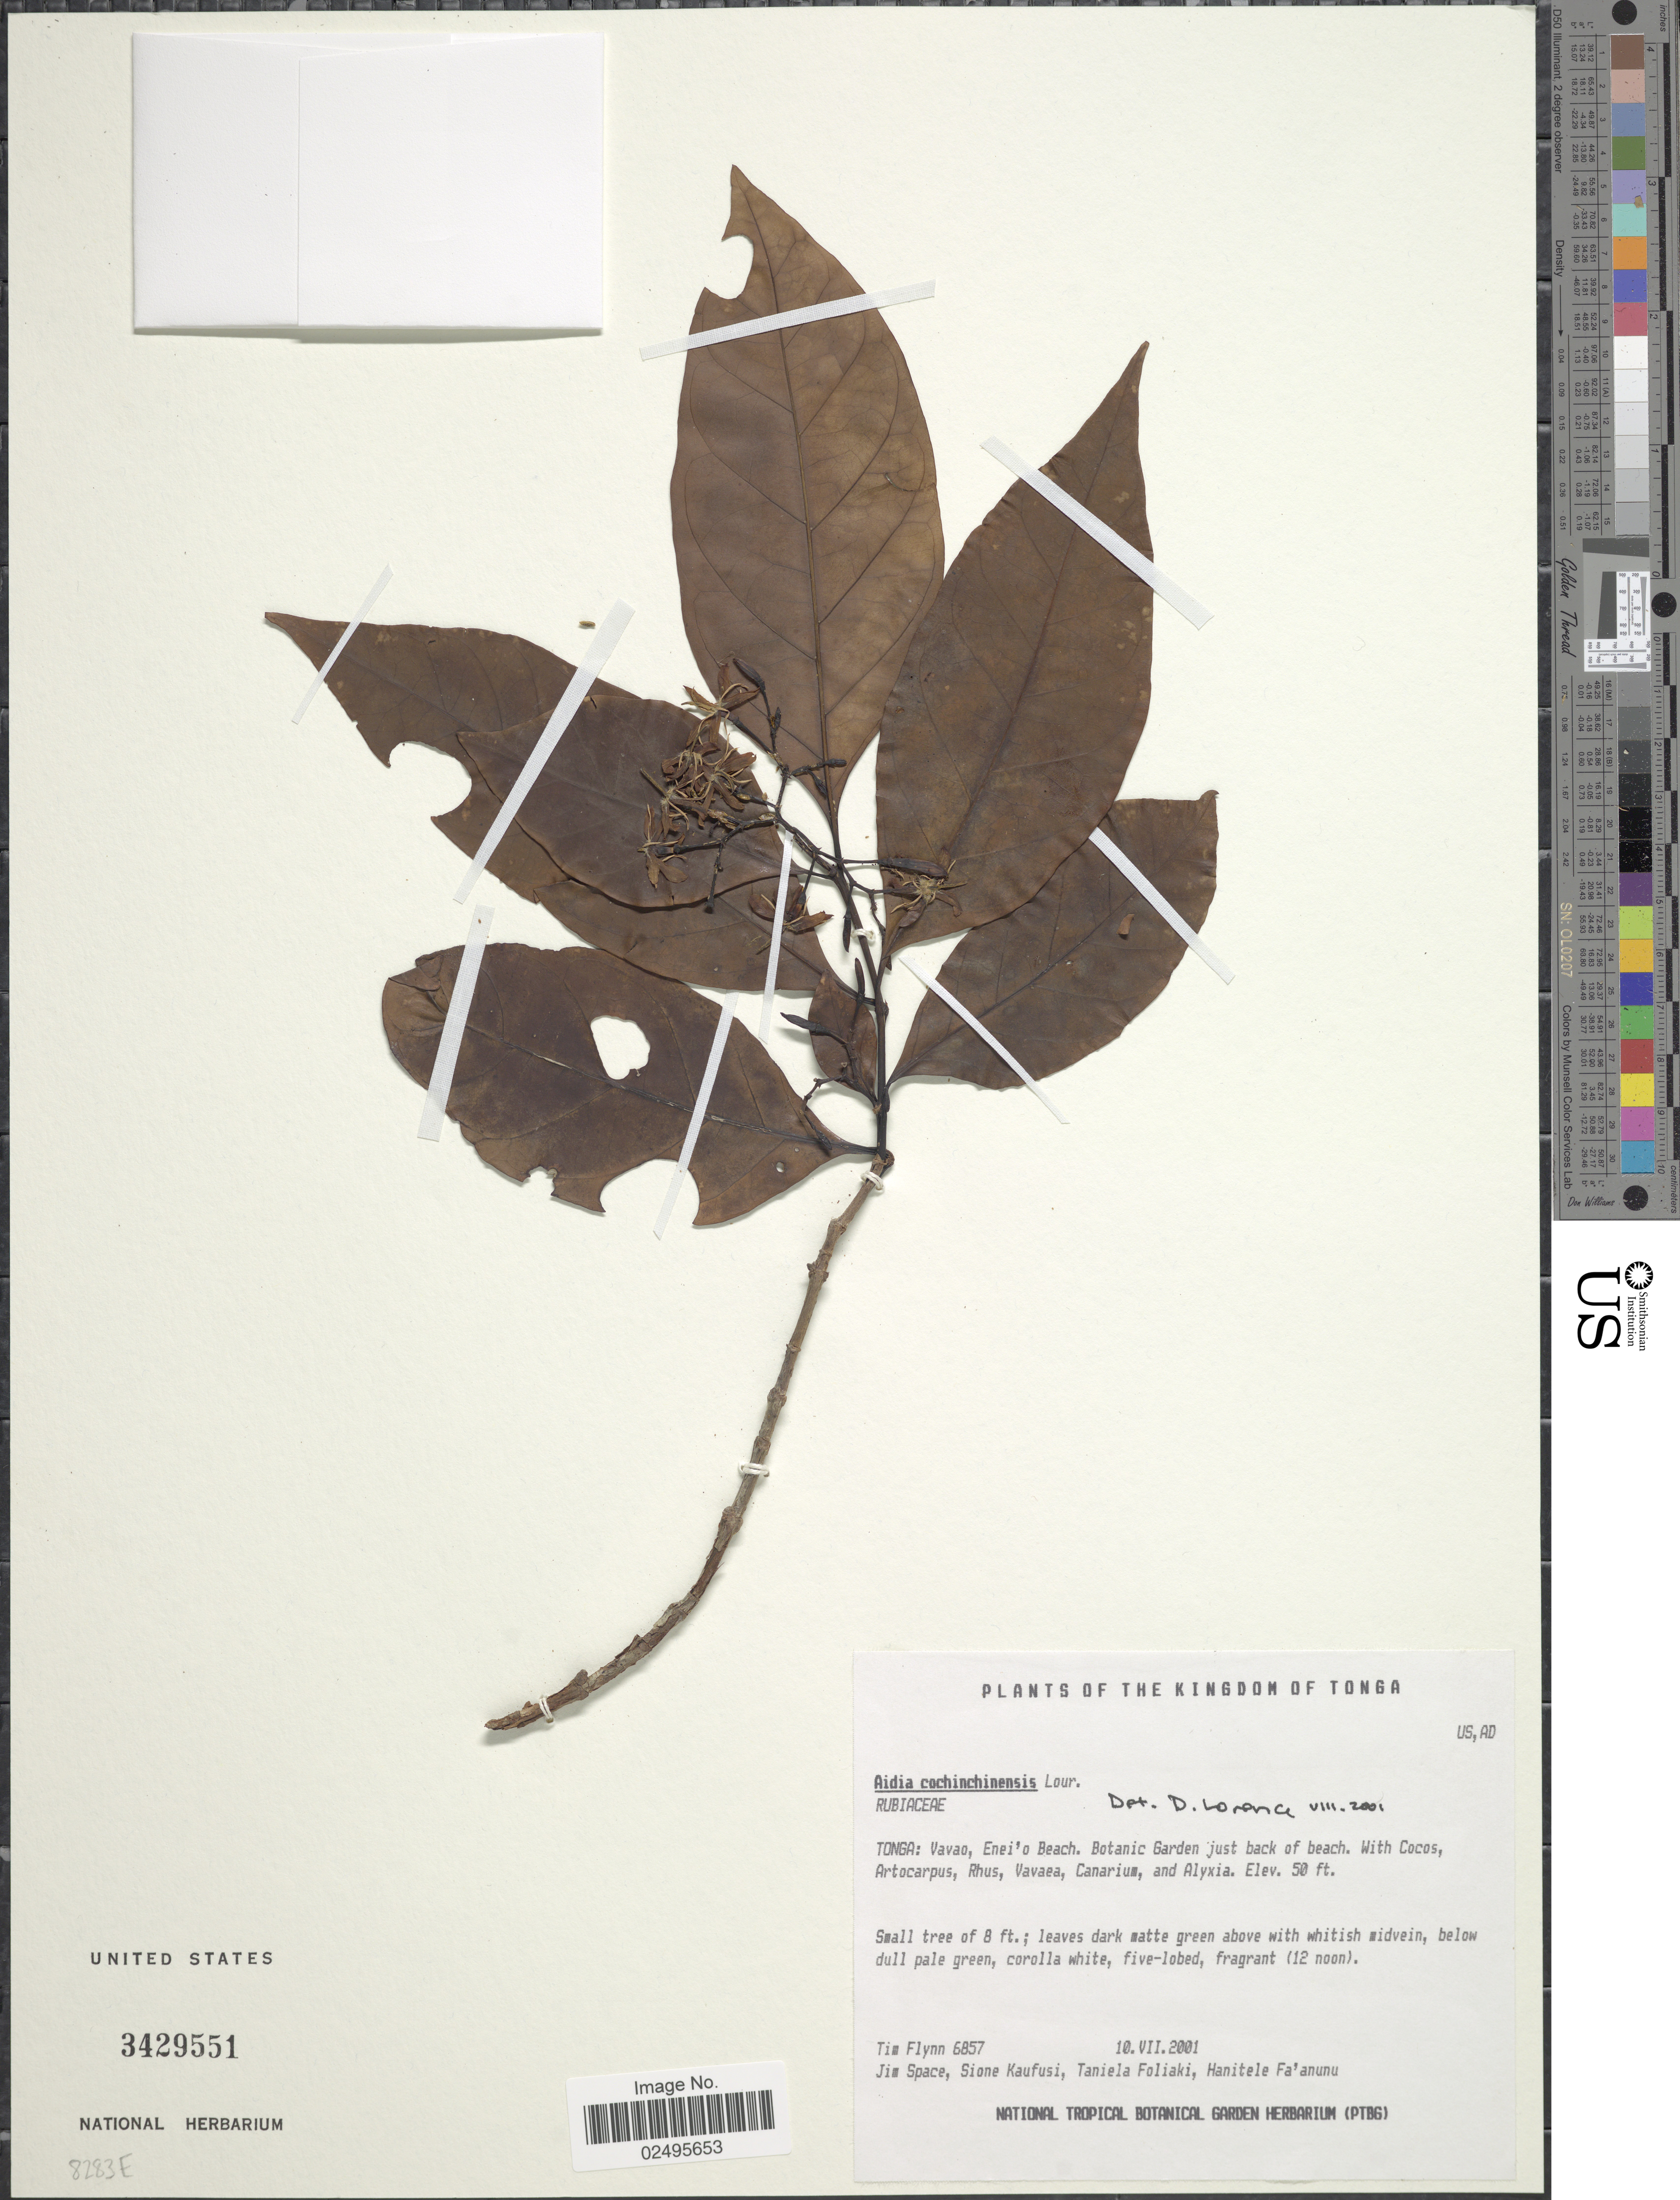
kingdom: Plantae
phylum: Tracheophyta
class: Magnoliopsida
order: Gentianales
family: Rubiaceae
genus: Aidia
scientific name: Aidia graeffei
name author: (Reinecke) Tirveng.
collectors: T. Flynn, J. Space, S. Kaufusi, T. Foliaki & H. Fa'anunu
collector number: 6857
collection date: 2001-07-10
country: Tonga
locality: Vavao, Enei'o Beach. Botanic Garden just back of beach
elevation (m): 15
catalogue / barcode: US 3429551